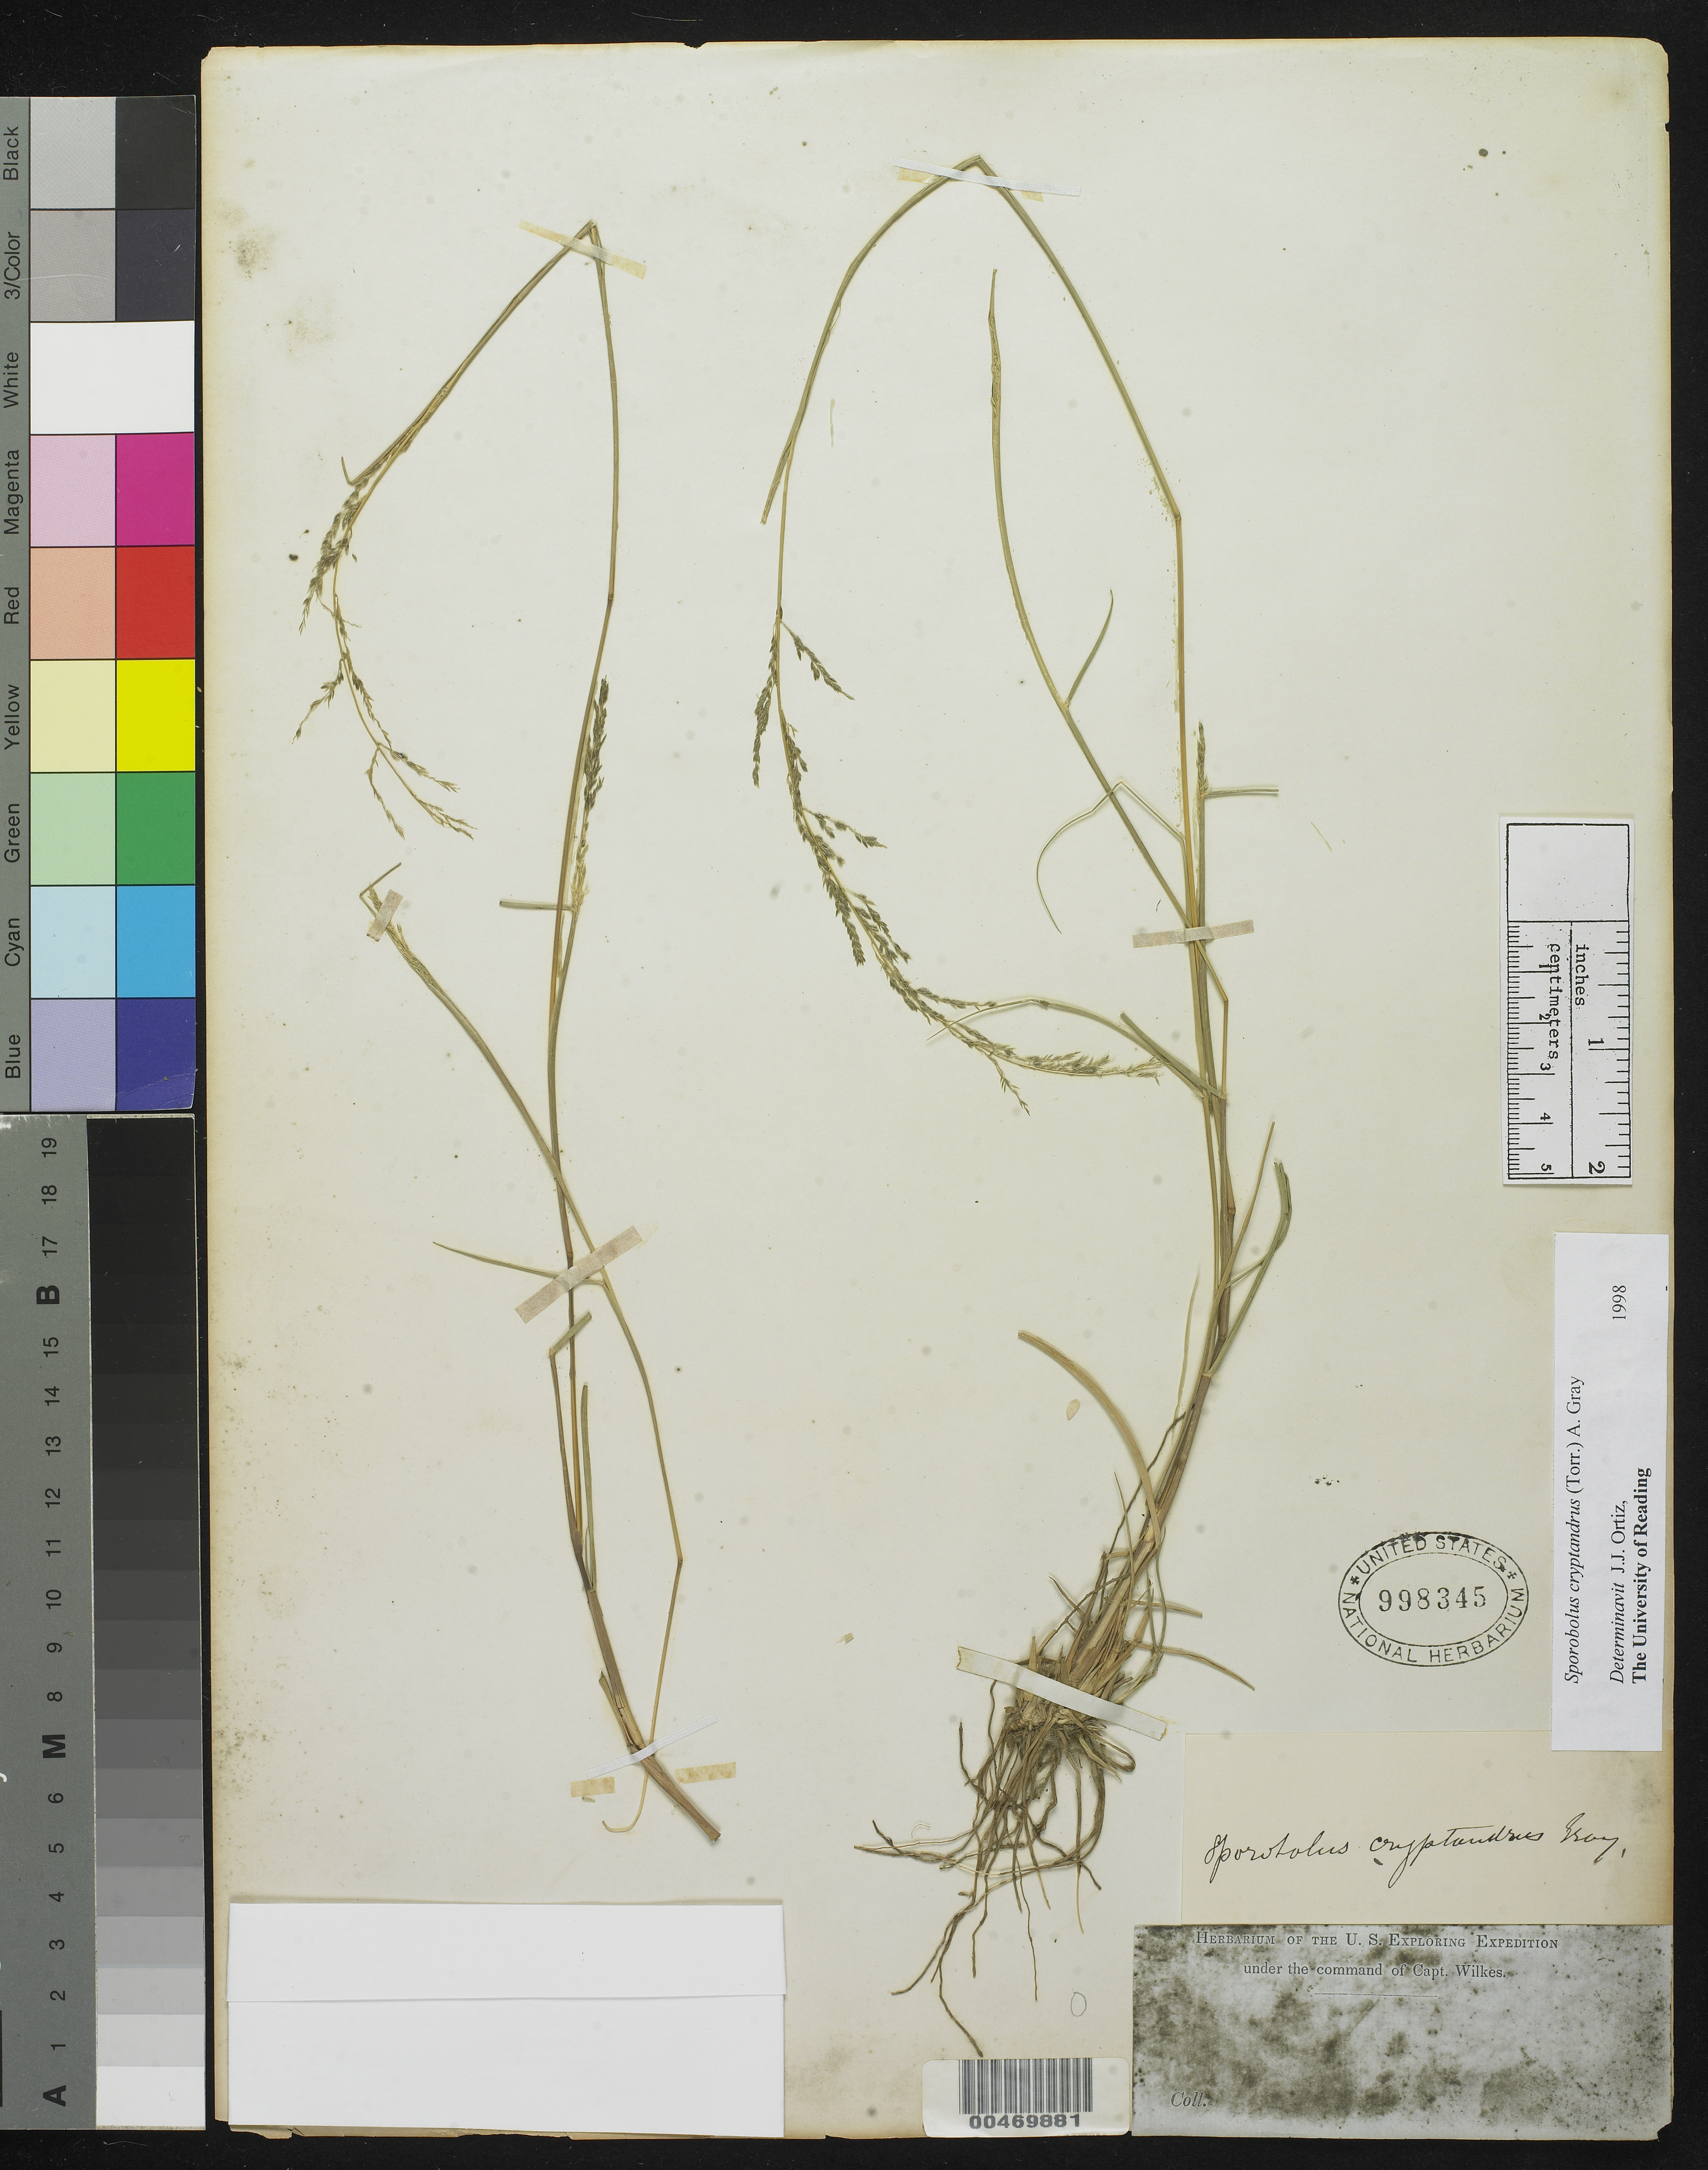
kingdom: Plantae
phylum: Tracheophyta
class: Liliopsida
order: Poales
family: Poaceae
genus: Sporobolus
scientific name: Sporobolus cryptandrus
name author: (Torr.) A. Gray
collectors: Wilkes Explor. Exped.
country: Mexico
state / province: Durango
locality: San Ramon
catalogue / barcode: US 998345